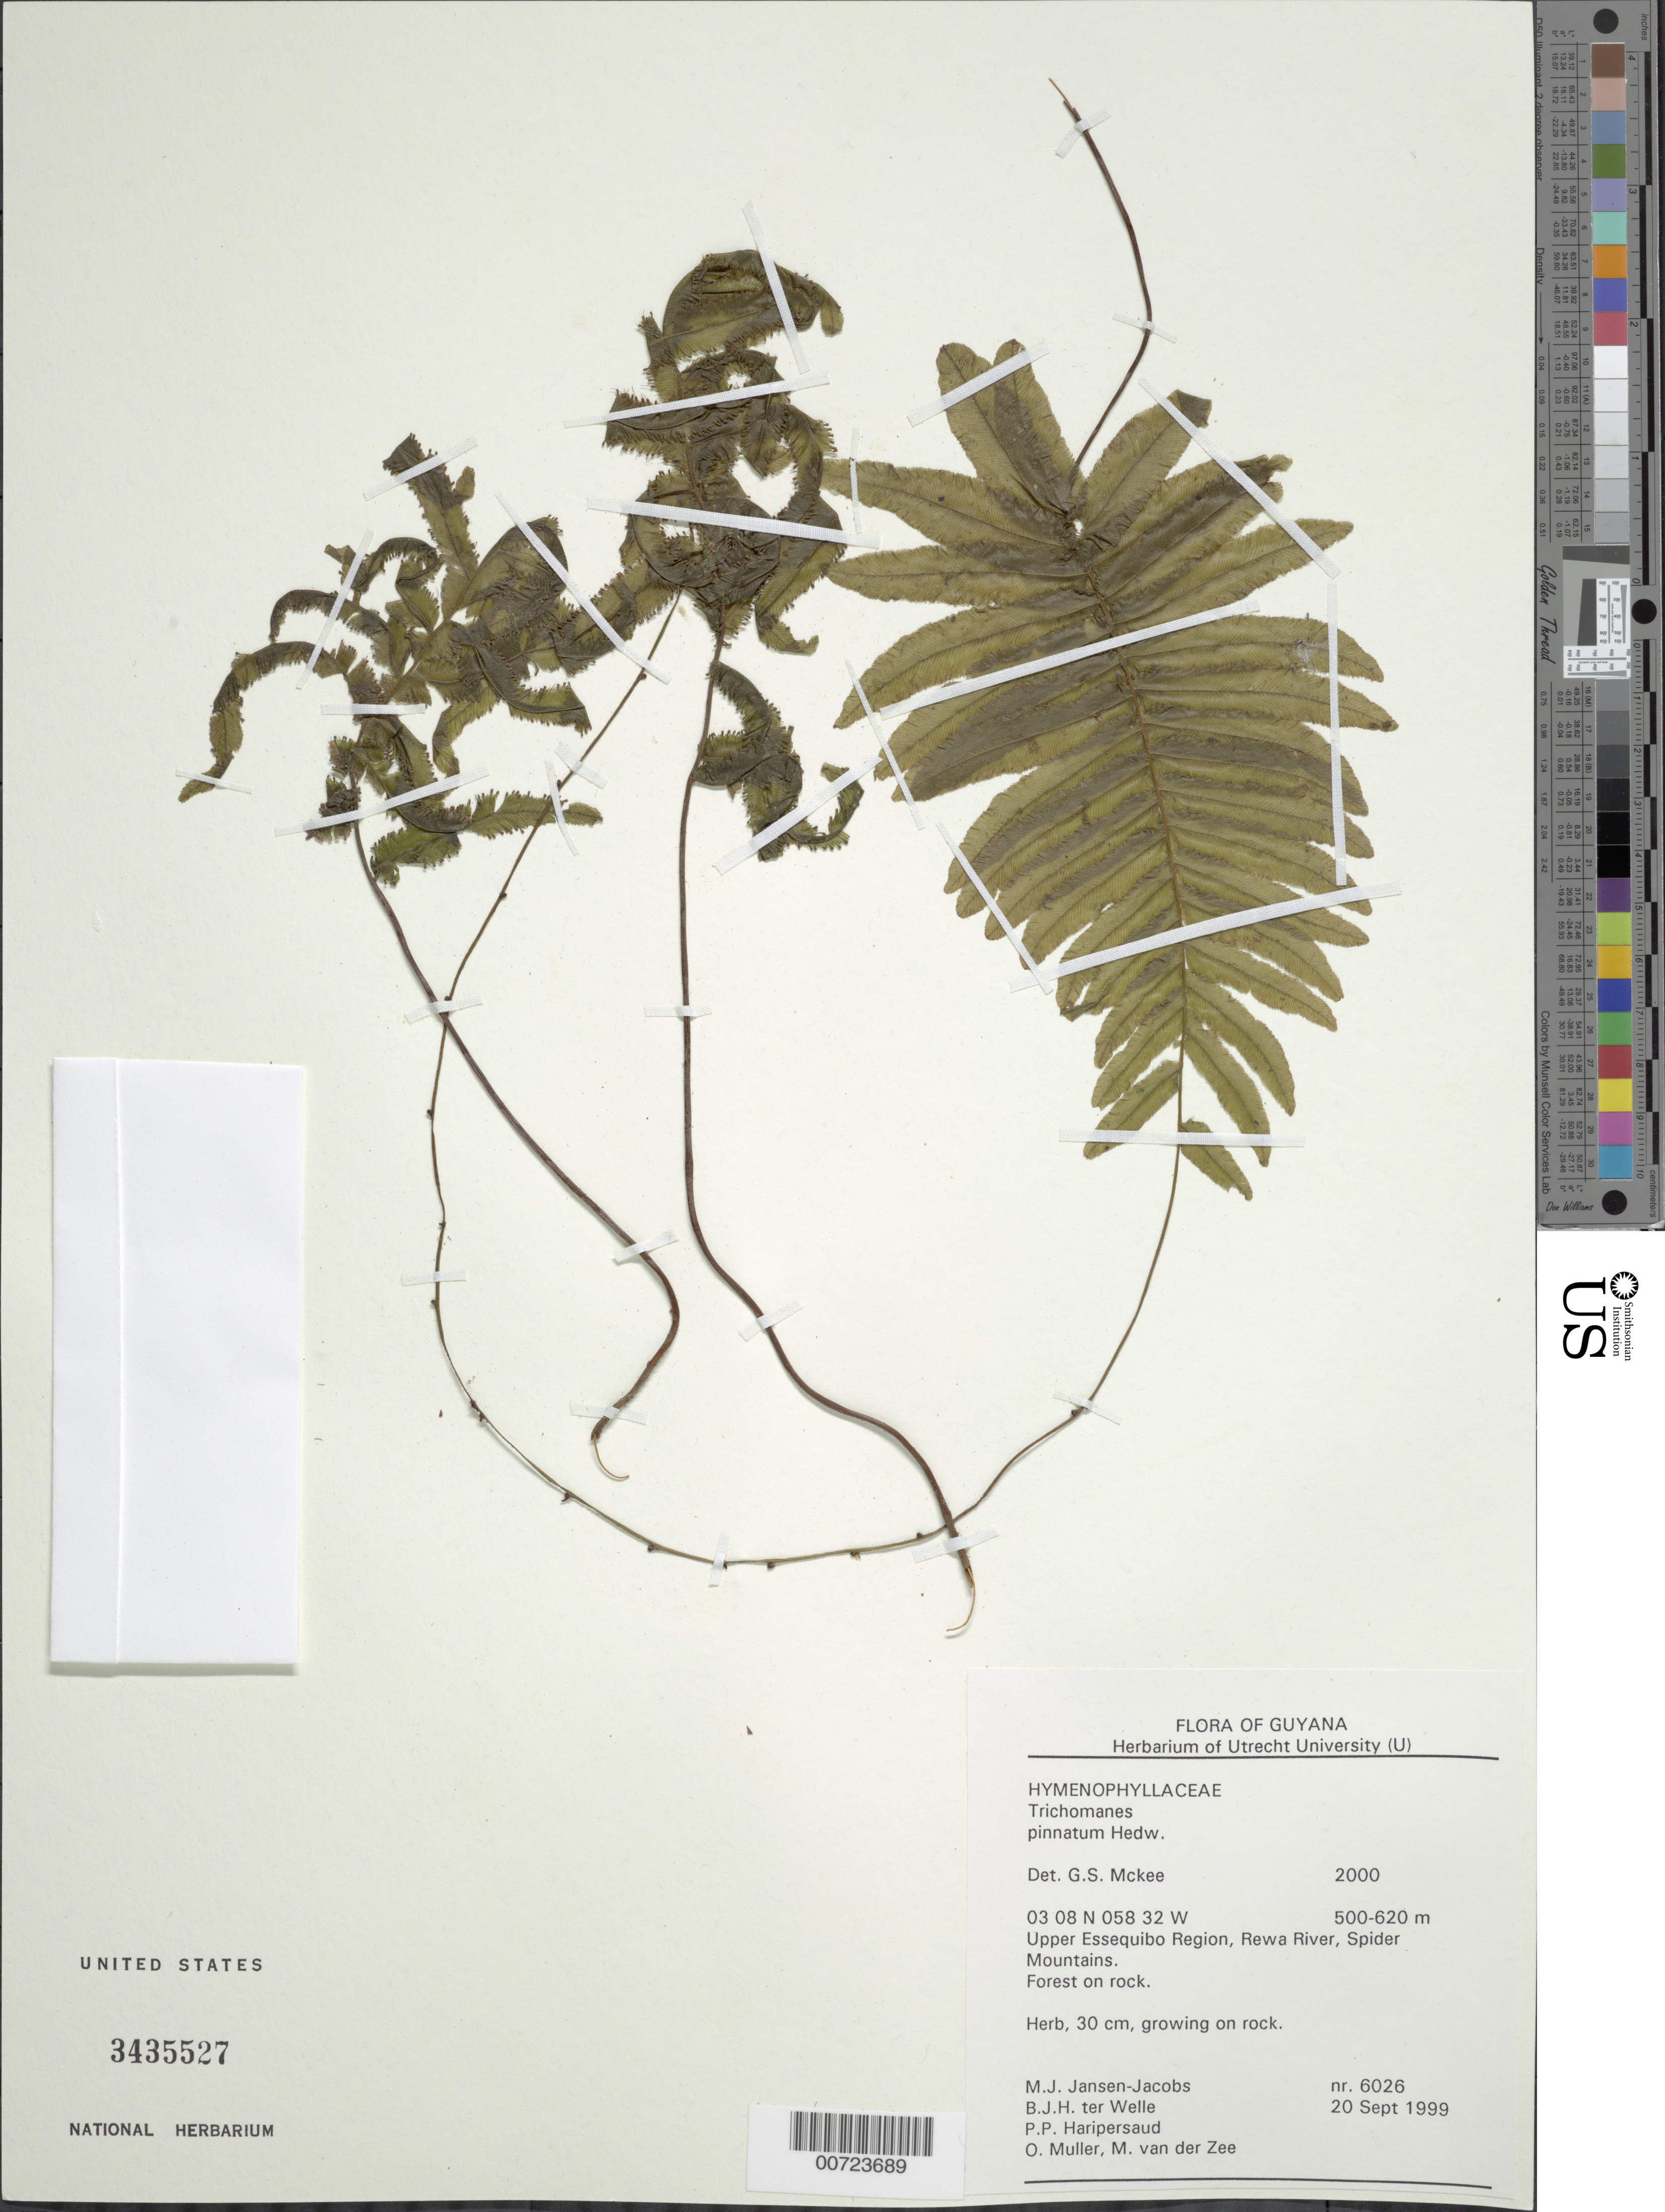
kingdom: Plantae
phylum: Tracheophyta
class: Polypodiopsida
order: Hymenophyllales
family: Hymenophyllaceae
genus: Trichomanes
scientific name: Trichomanes pinnatum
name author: Hedw.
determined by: McKee, G. S., (US), NMNH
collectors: M. J. Jansen-Jacobs, B. Welle, P. Haripersaud, O. Muller & M. van der Zee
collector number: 6026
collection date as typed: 20-Sep-99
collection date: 1999-09-20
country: Guyana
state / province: U. Takutu-U. Essequibo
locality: Rewa River, Spider Mts., Upper Essequibo Region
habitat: Forest on rock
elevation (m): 500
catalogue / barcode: US 3435527